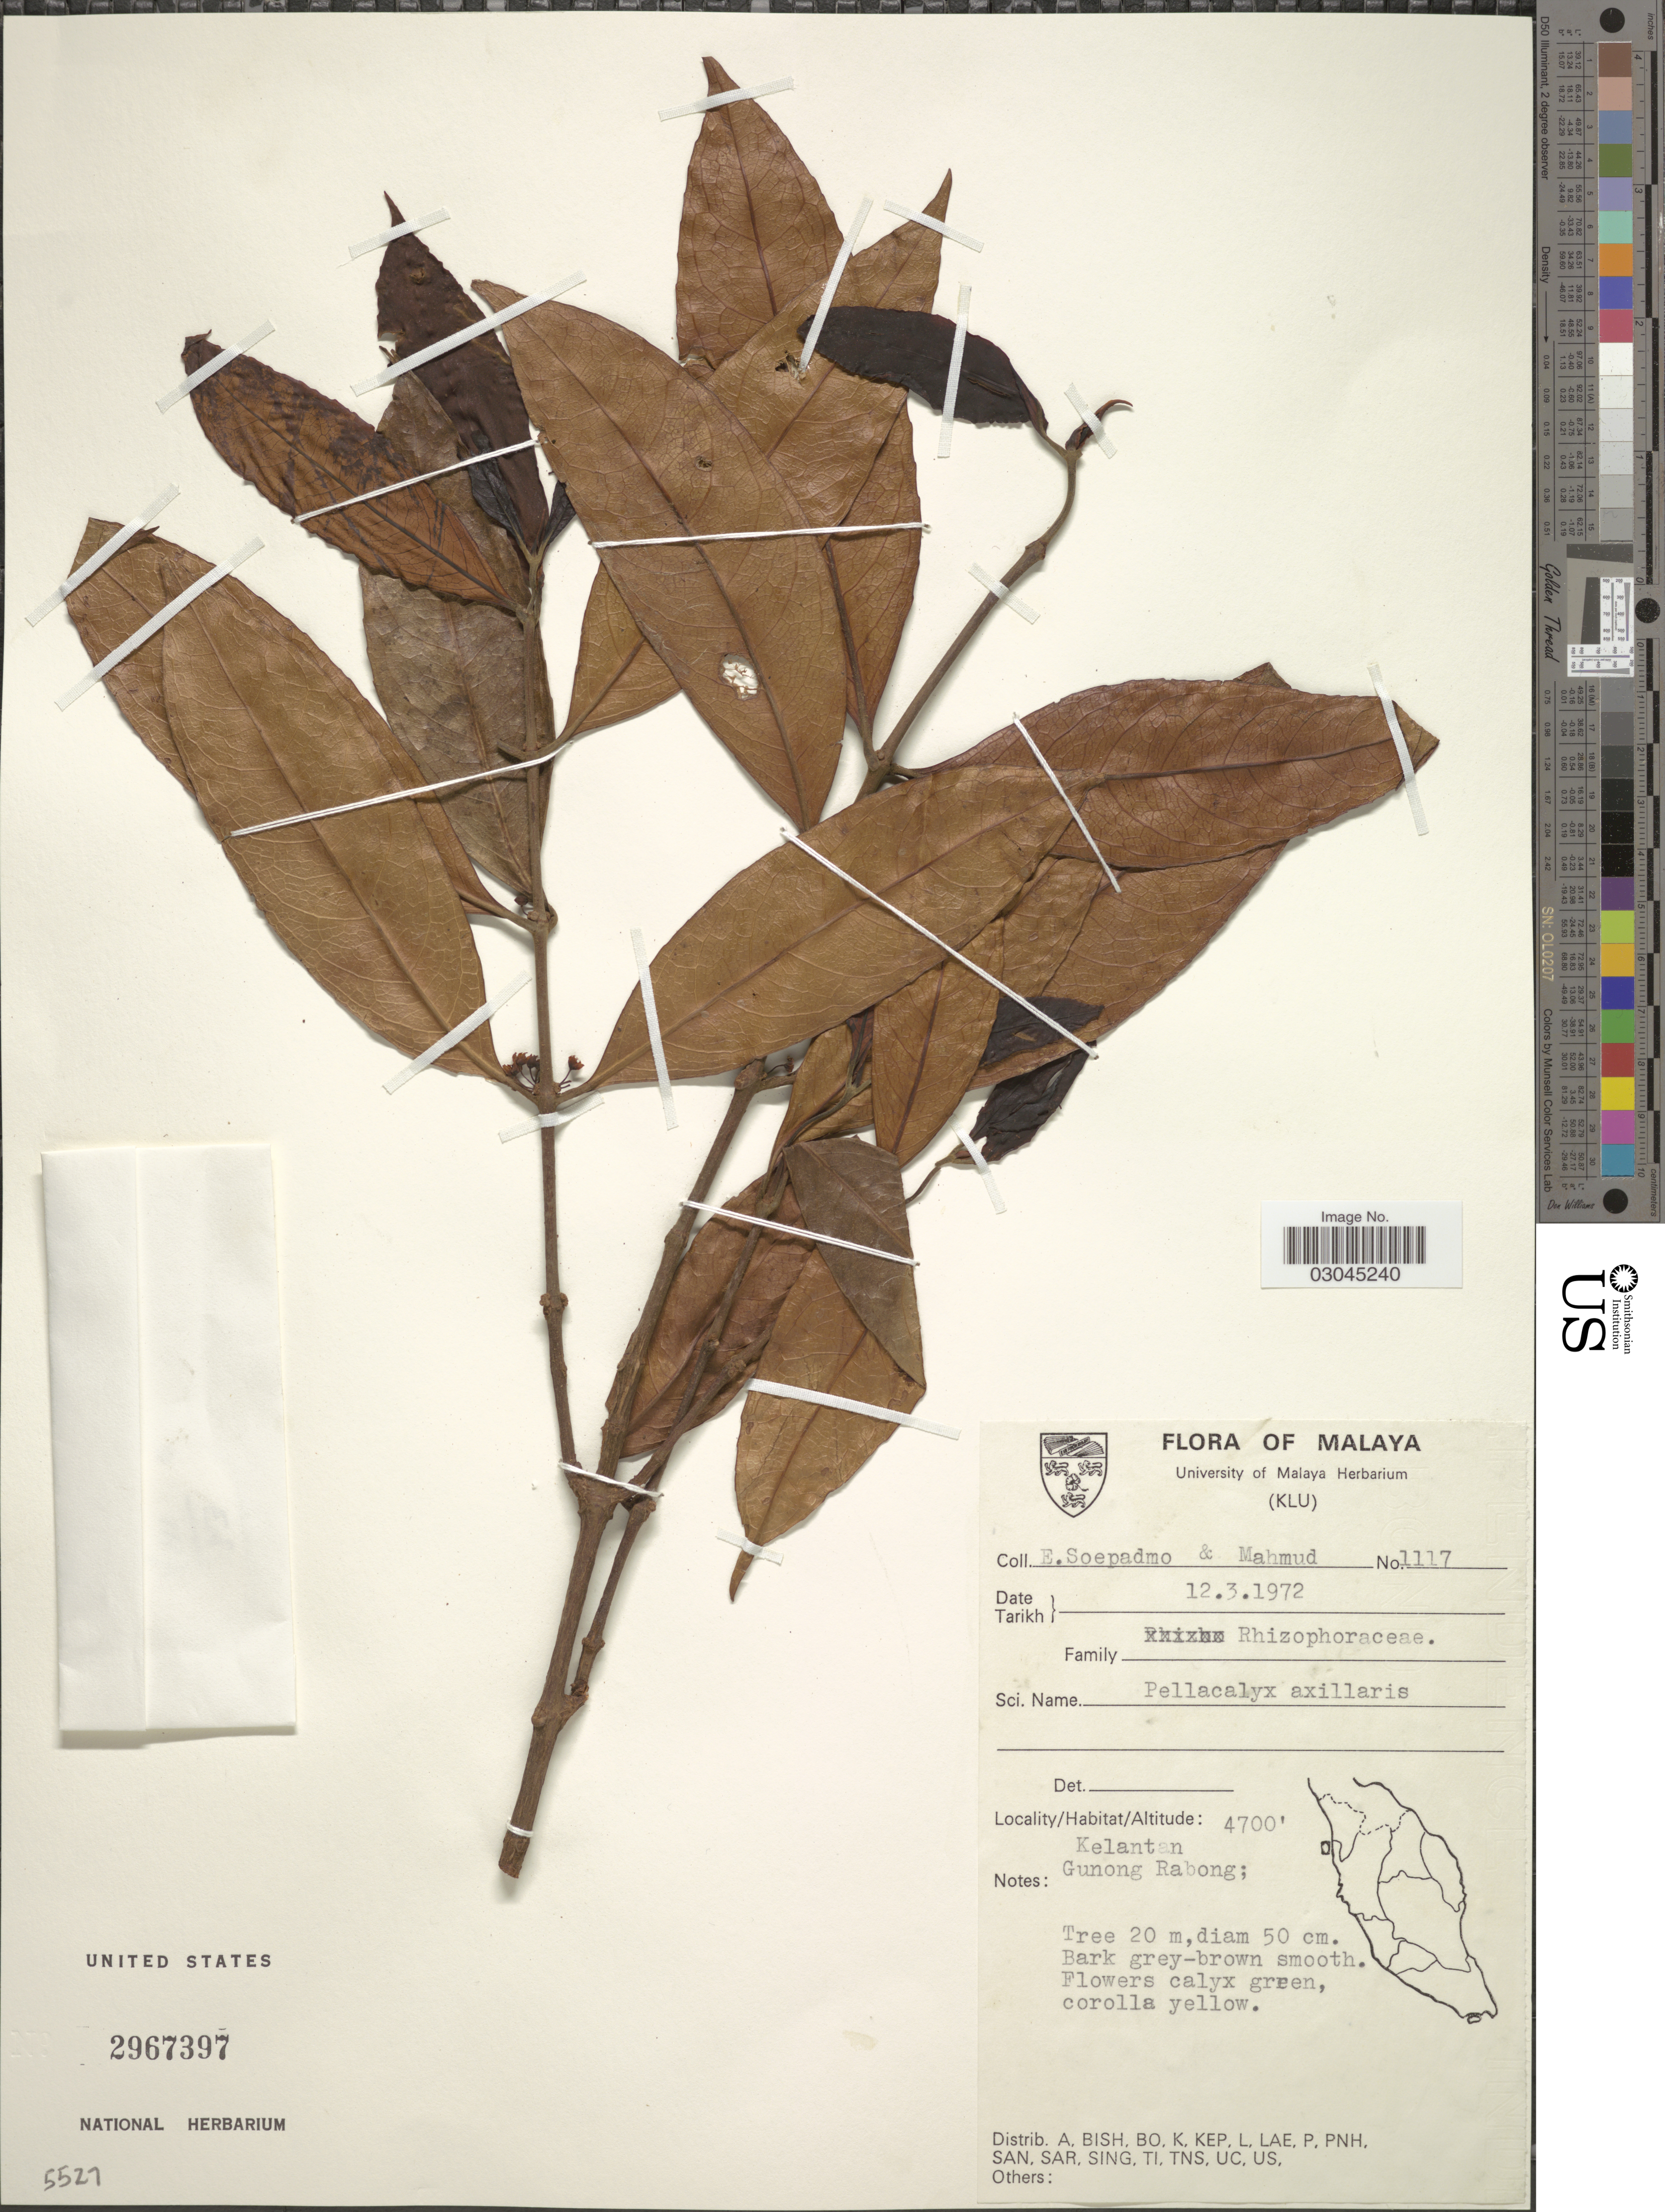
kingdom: Plantae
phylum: Tracheophyta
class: Magnoliopsida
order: Malpighiales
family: Rhizophoraceae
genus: Pellacalyx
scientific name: Pellacalyx axillaris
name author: Korth.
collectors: E. Soepadmo & -. Mahmud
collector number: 1117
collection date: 1972-03-12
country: Malaysia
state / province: Kelantan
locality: Gunong Rabong. Malaya.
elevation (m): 1433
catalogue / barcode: US 2967397